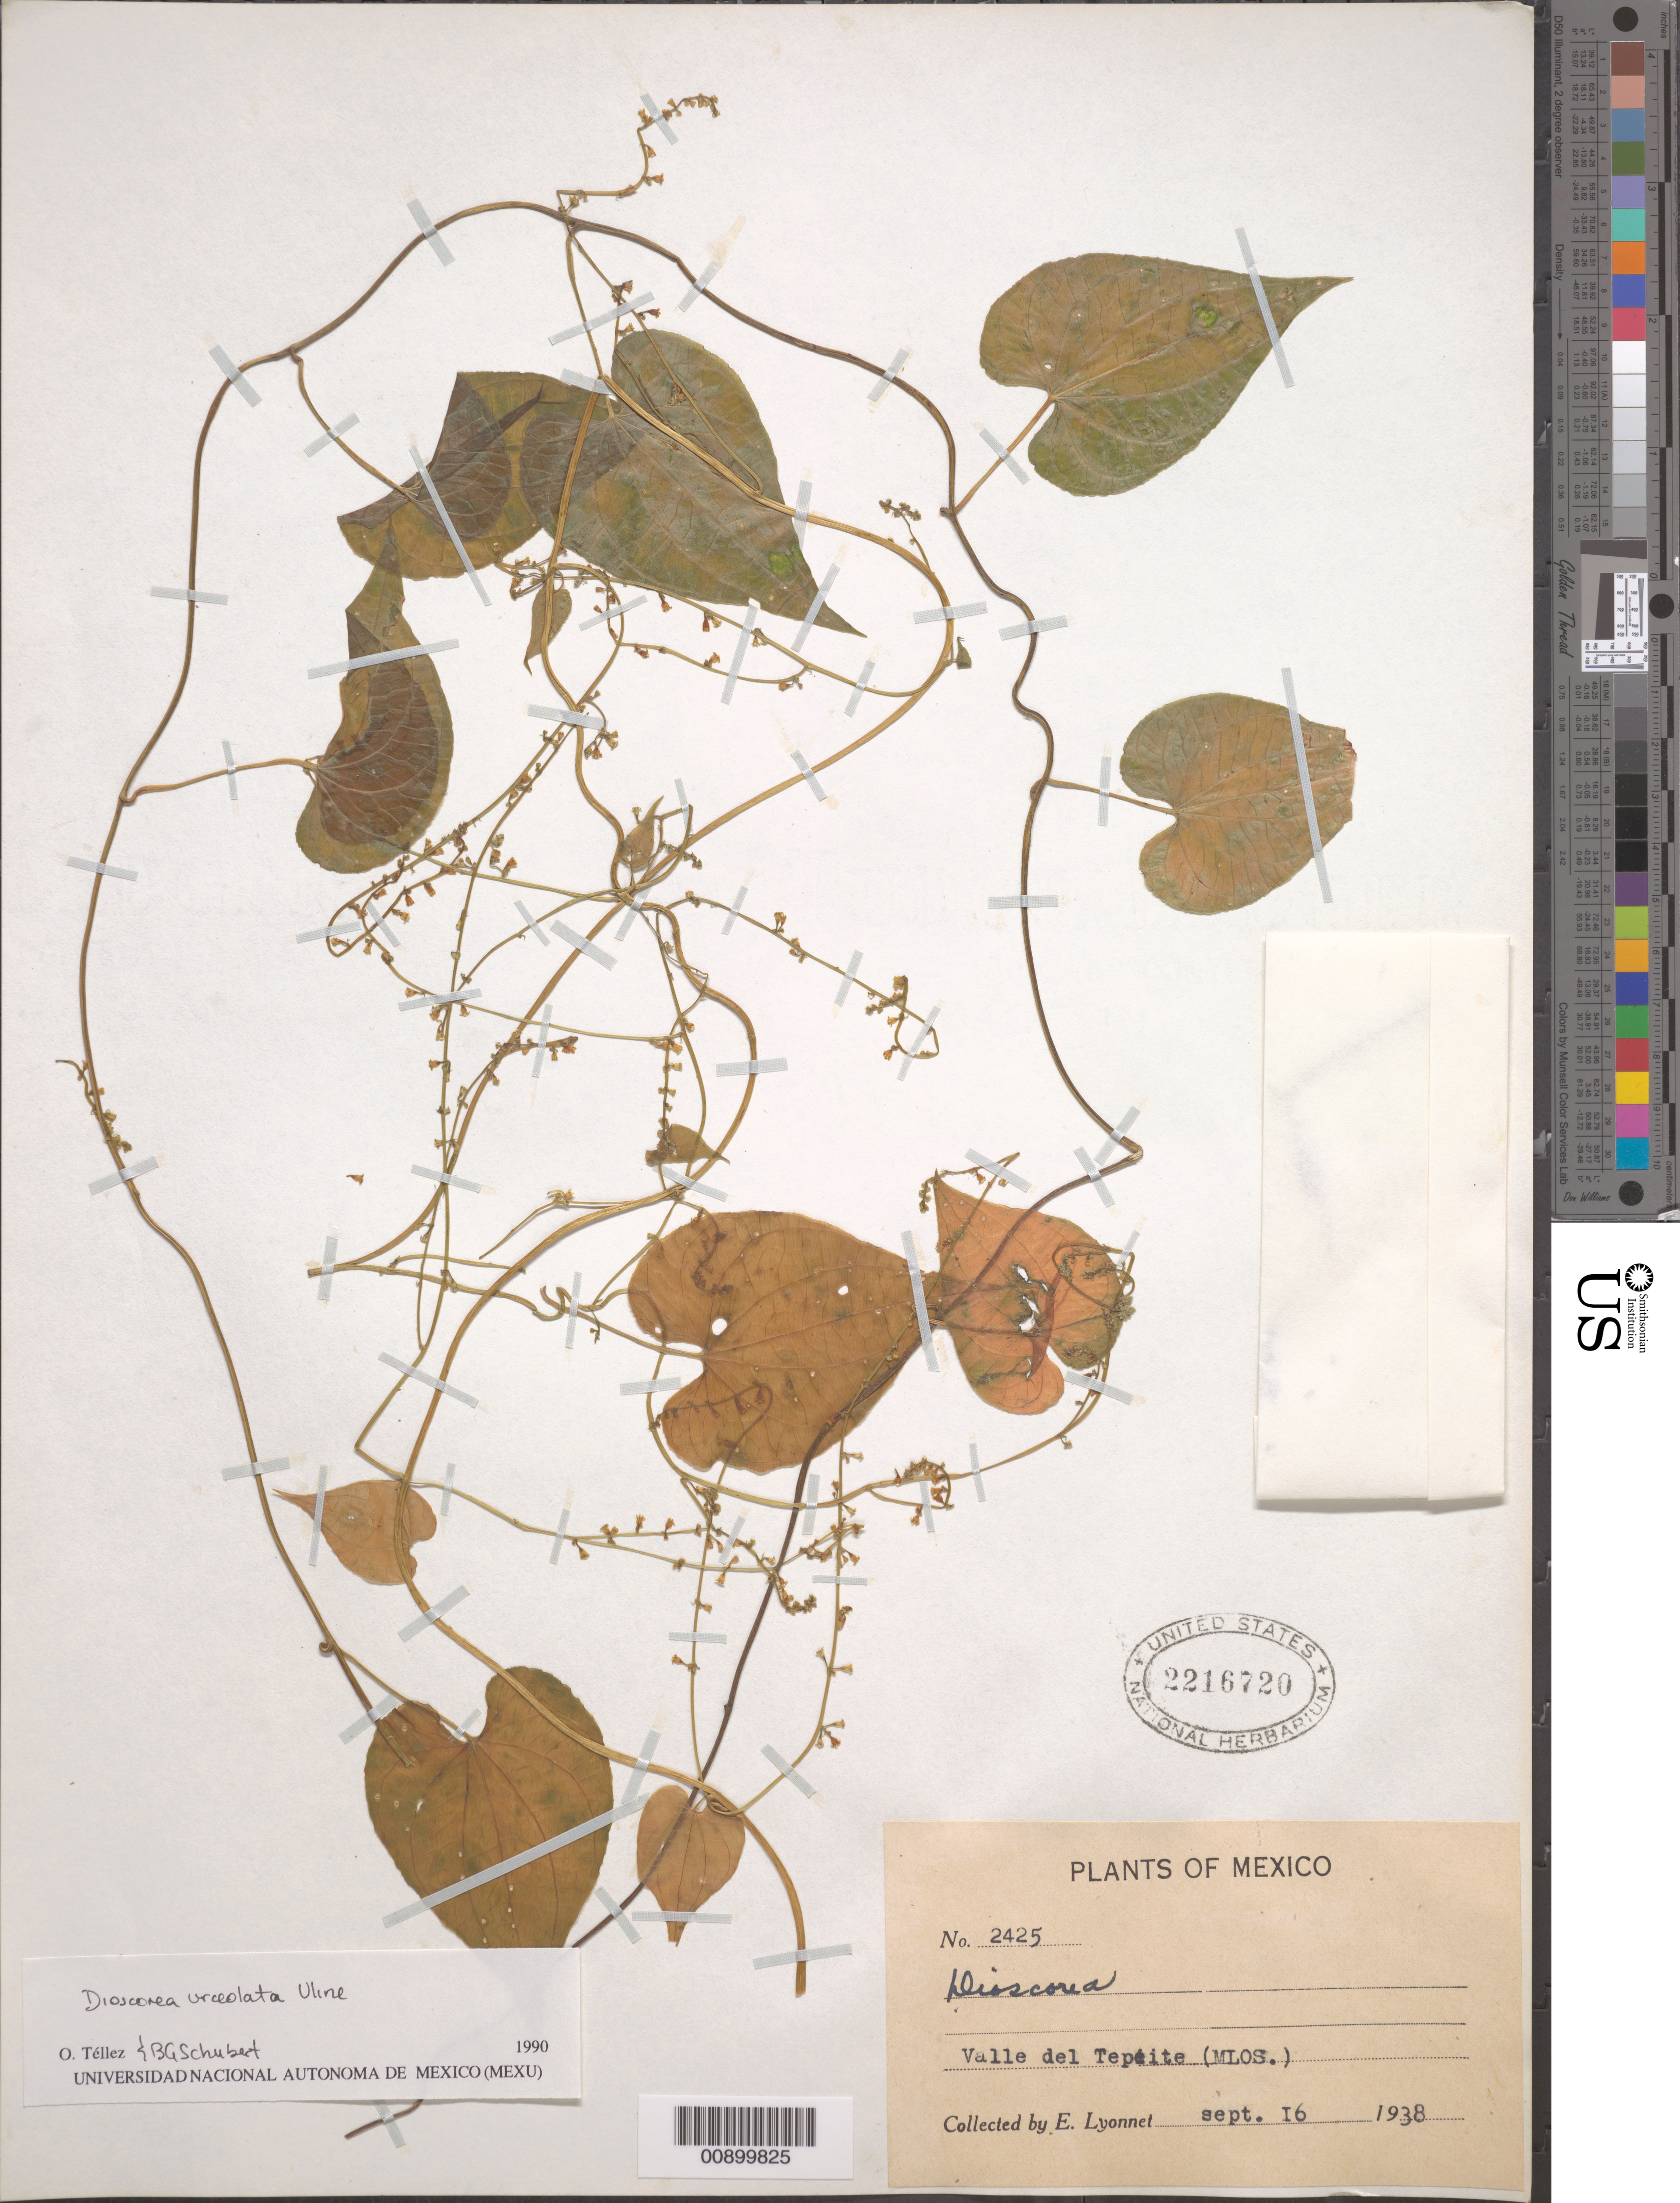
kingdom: Plantae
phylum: Tracheophyta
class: Liliopsida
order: Dioscoreales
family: Dioscoreaceae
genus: Dioscorea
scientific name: Dioscorea urceolata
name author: Uline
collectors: Bro. E. Lyonnet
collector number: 2425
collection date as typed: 16 Sep 1938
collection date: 1938-09-16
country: Mexico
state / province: Morelos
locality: Valle del Tepeite (Morelos).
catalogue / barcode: US 2216720